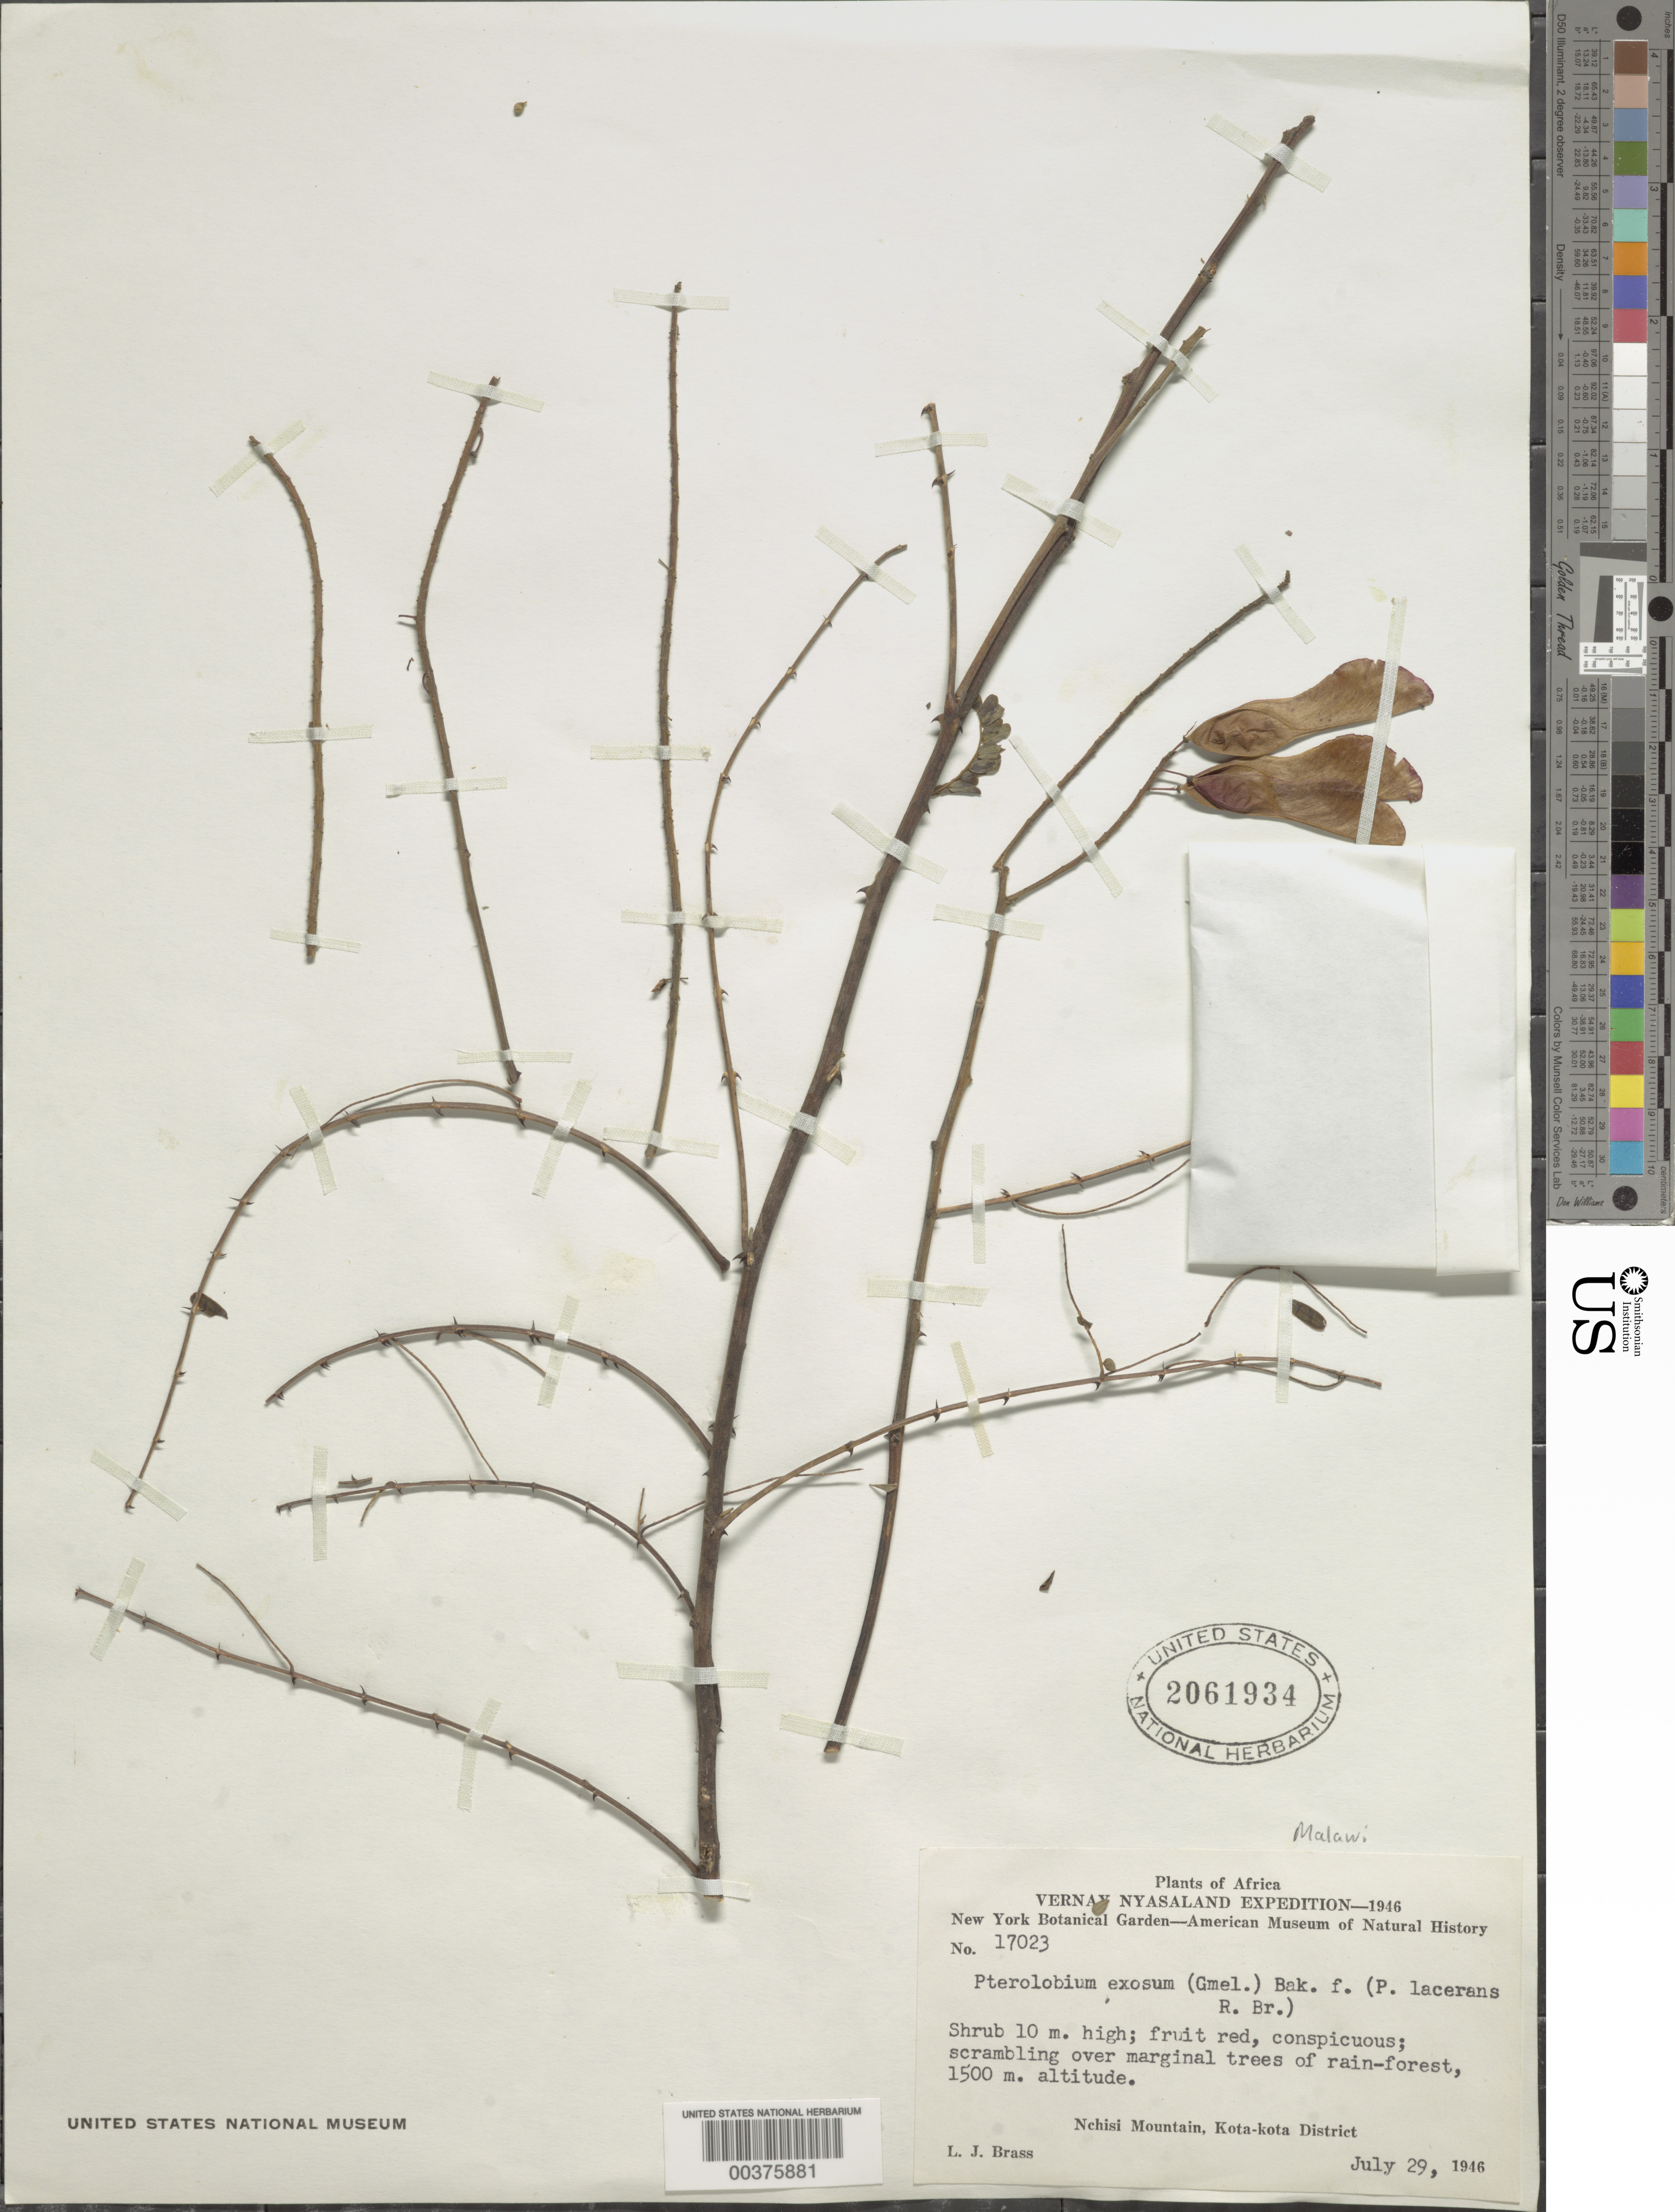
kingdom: Plantae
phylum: Tracheophyta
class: Magnoliopsida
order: Fabales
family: Fabaceae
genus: Pterolobium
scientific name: Pterolobium stellatum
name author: (Forssk.) Brenan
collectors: L. J. Brass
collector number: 17023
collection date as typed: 29 Jul 1946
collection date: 1946-07-29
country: Malawi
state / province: Central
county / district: Nkhotakota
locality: Nchisi mountain, kota-kota dist.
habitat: Rain forest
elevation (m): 1500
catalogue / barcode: US 2061934